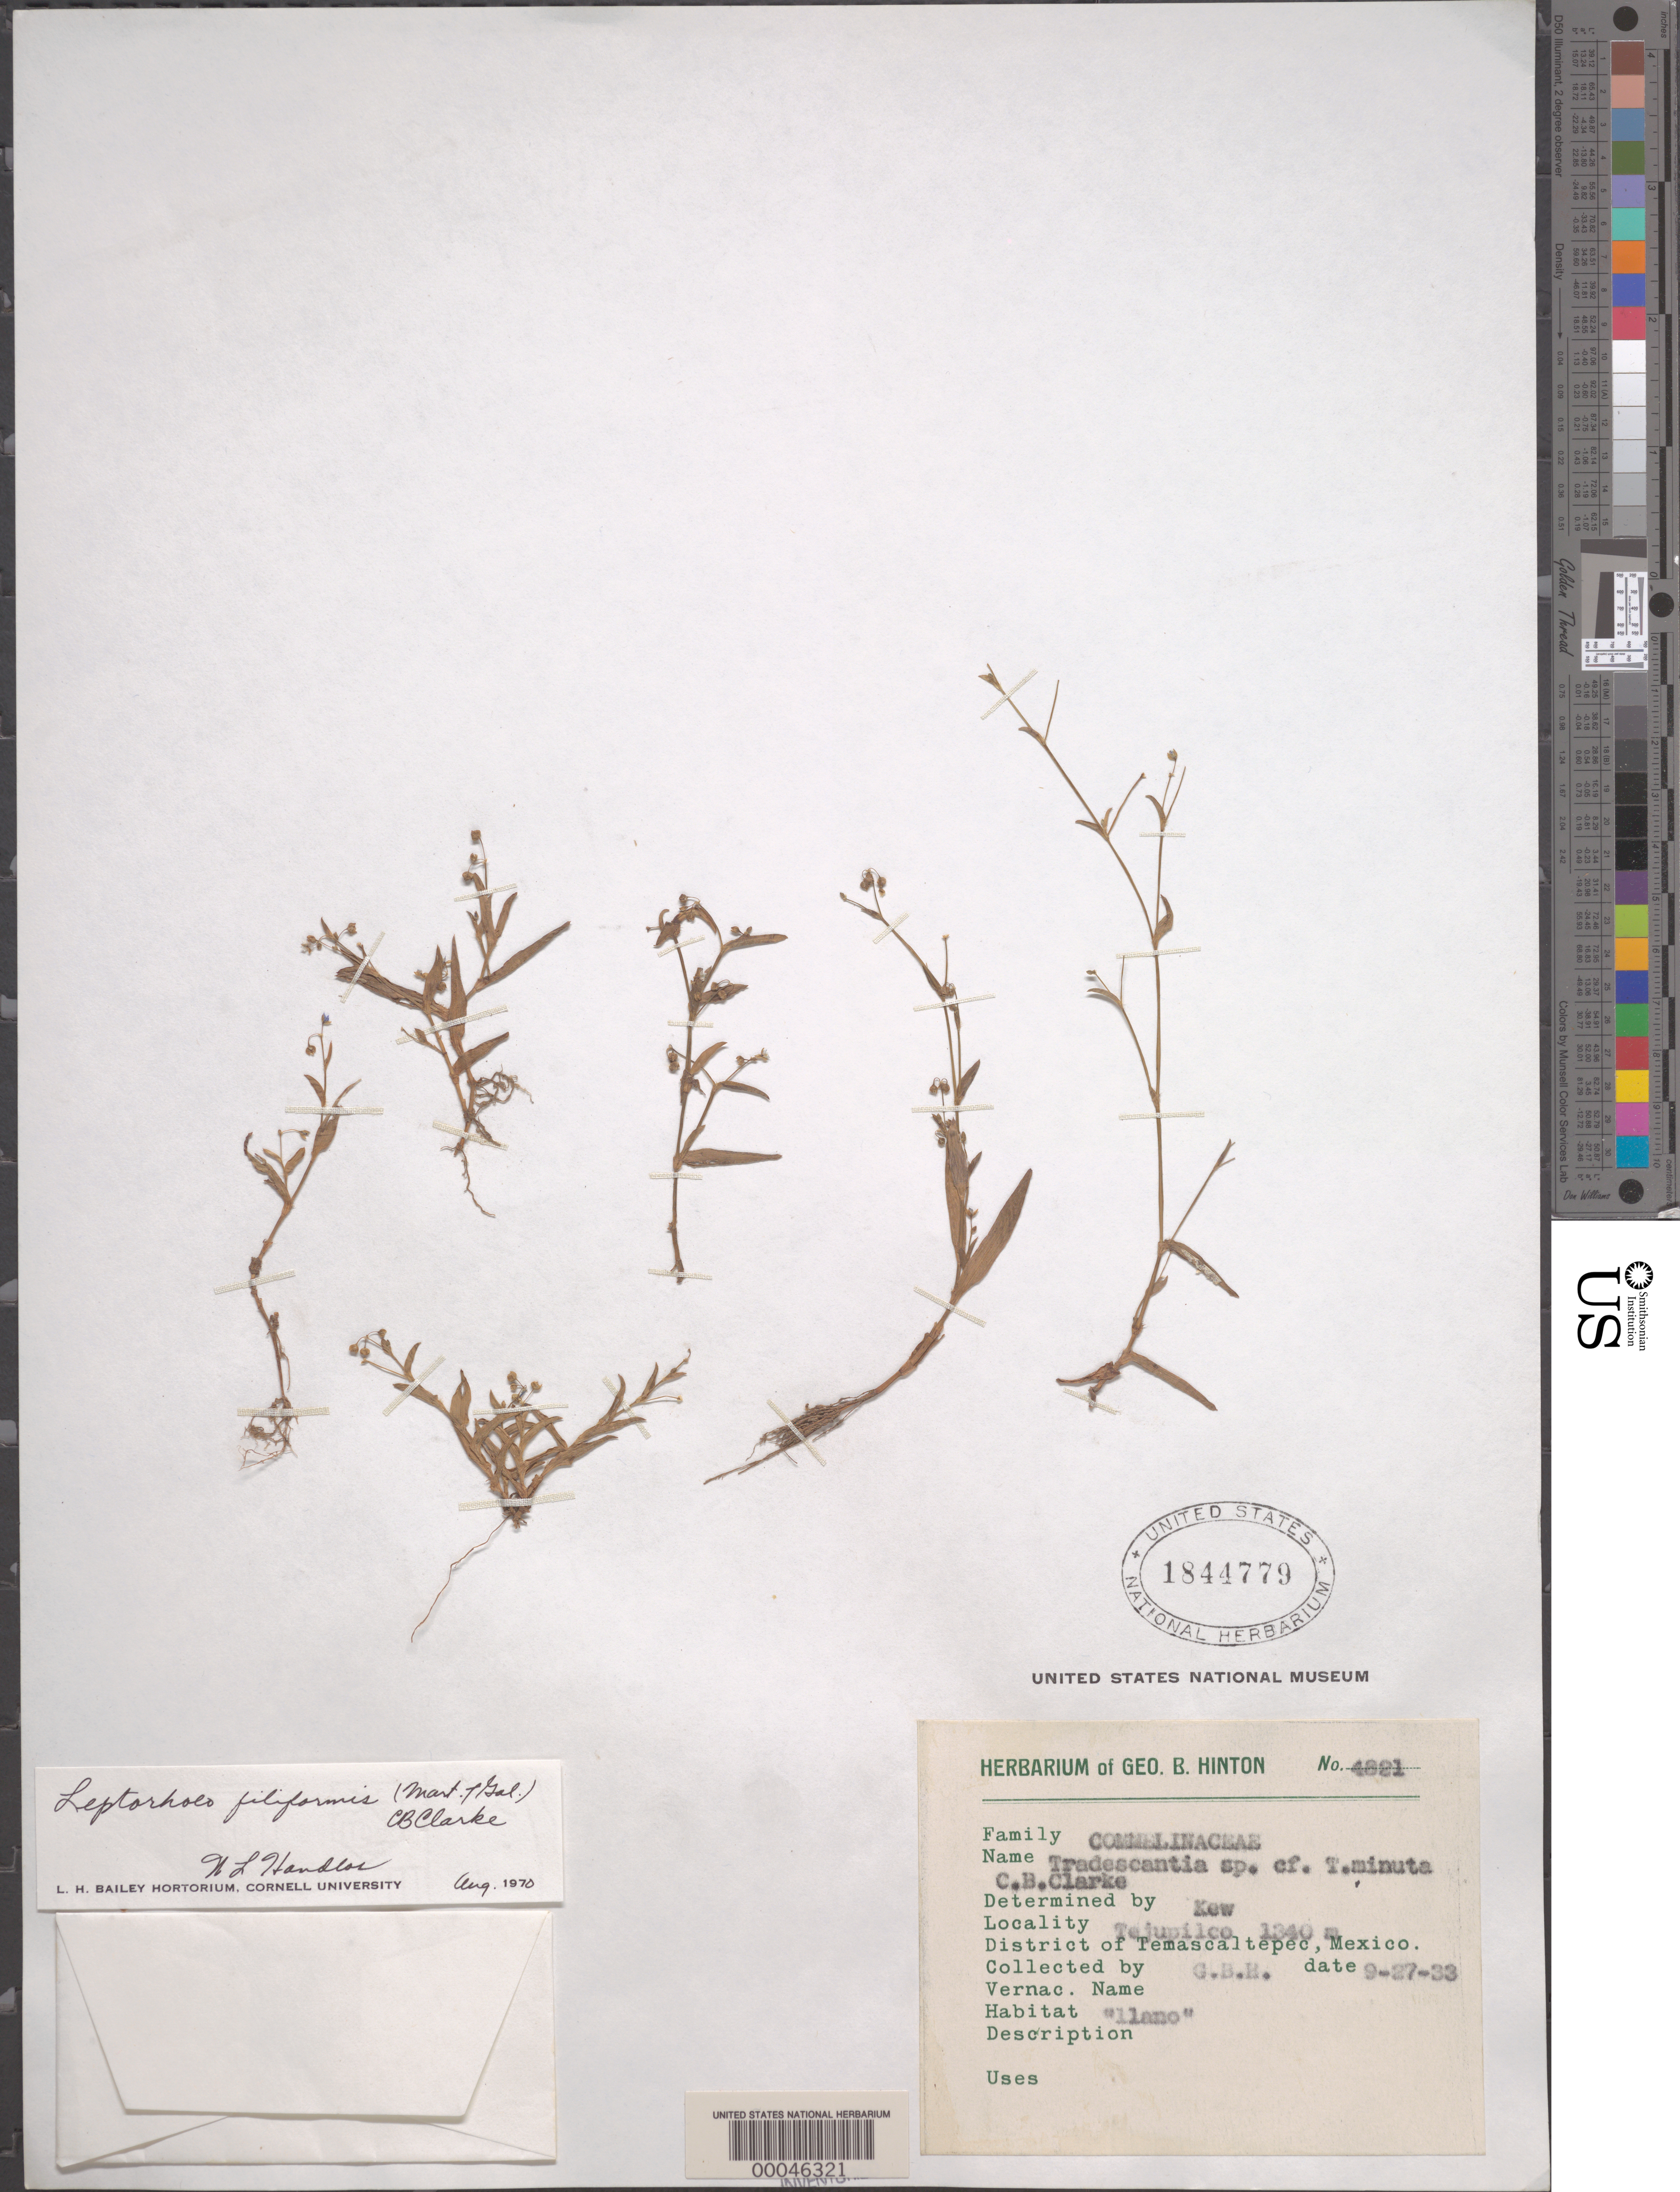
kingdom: Plantae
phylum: Tracheophyta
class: Liliopsida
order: Commelinales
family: Commelinaceae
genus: Callisia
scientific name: Callisia filiformis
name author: (M. Martens & Galeotti) D.R. Hunt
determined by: Handlos, W. L.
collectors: G. B. Hinton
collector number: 4821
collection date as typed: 27 Sep 1933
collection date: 1933-09-27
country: Mexico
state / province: México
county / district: Temascaltepec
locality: Tejupilco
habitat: Llano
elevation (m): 1340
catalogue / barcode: US 1844779